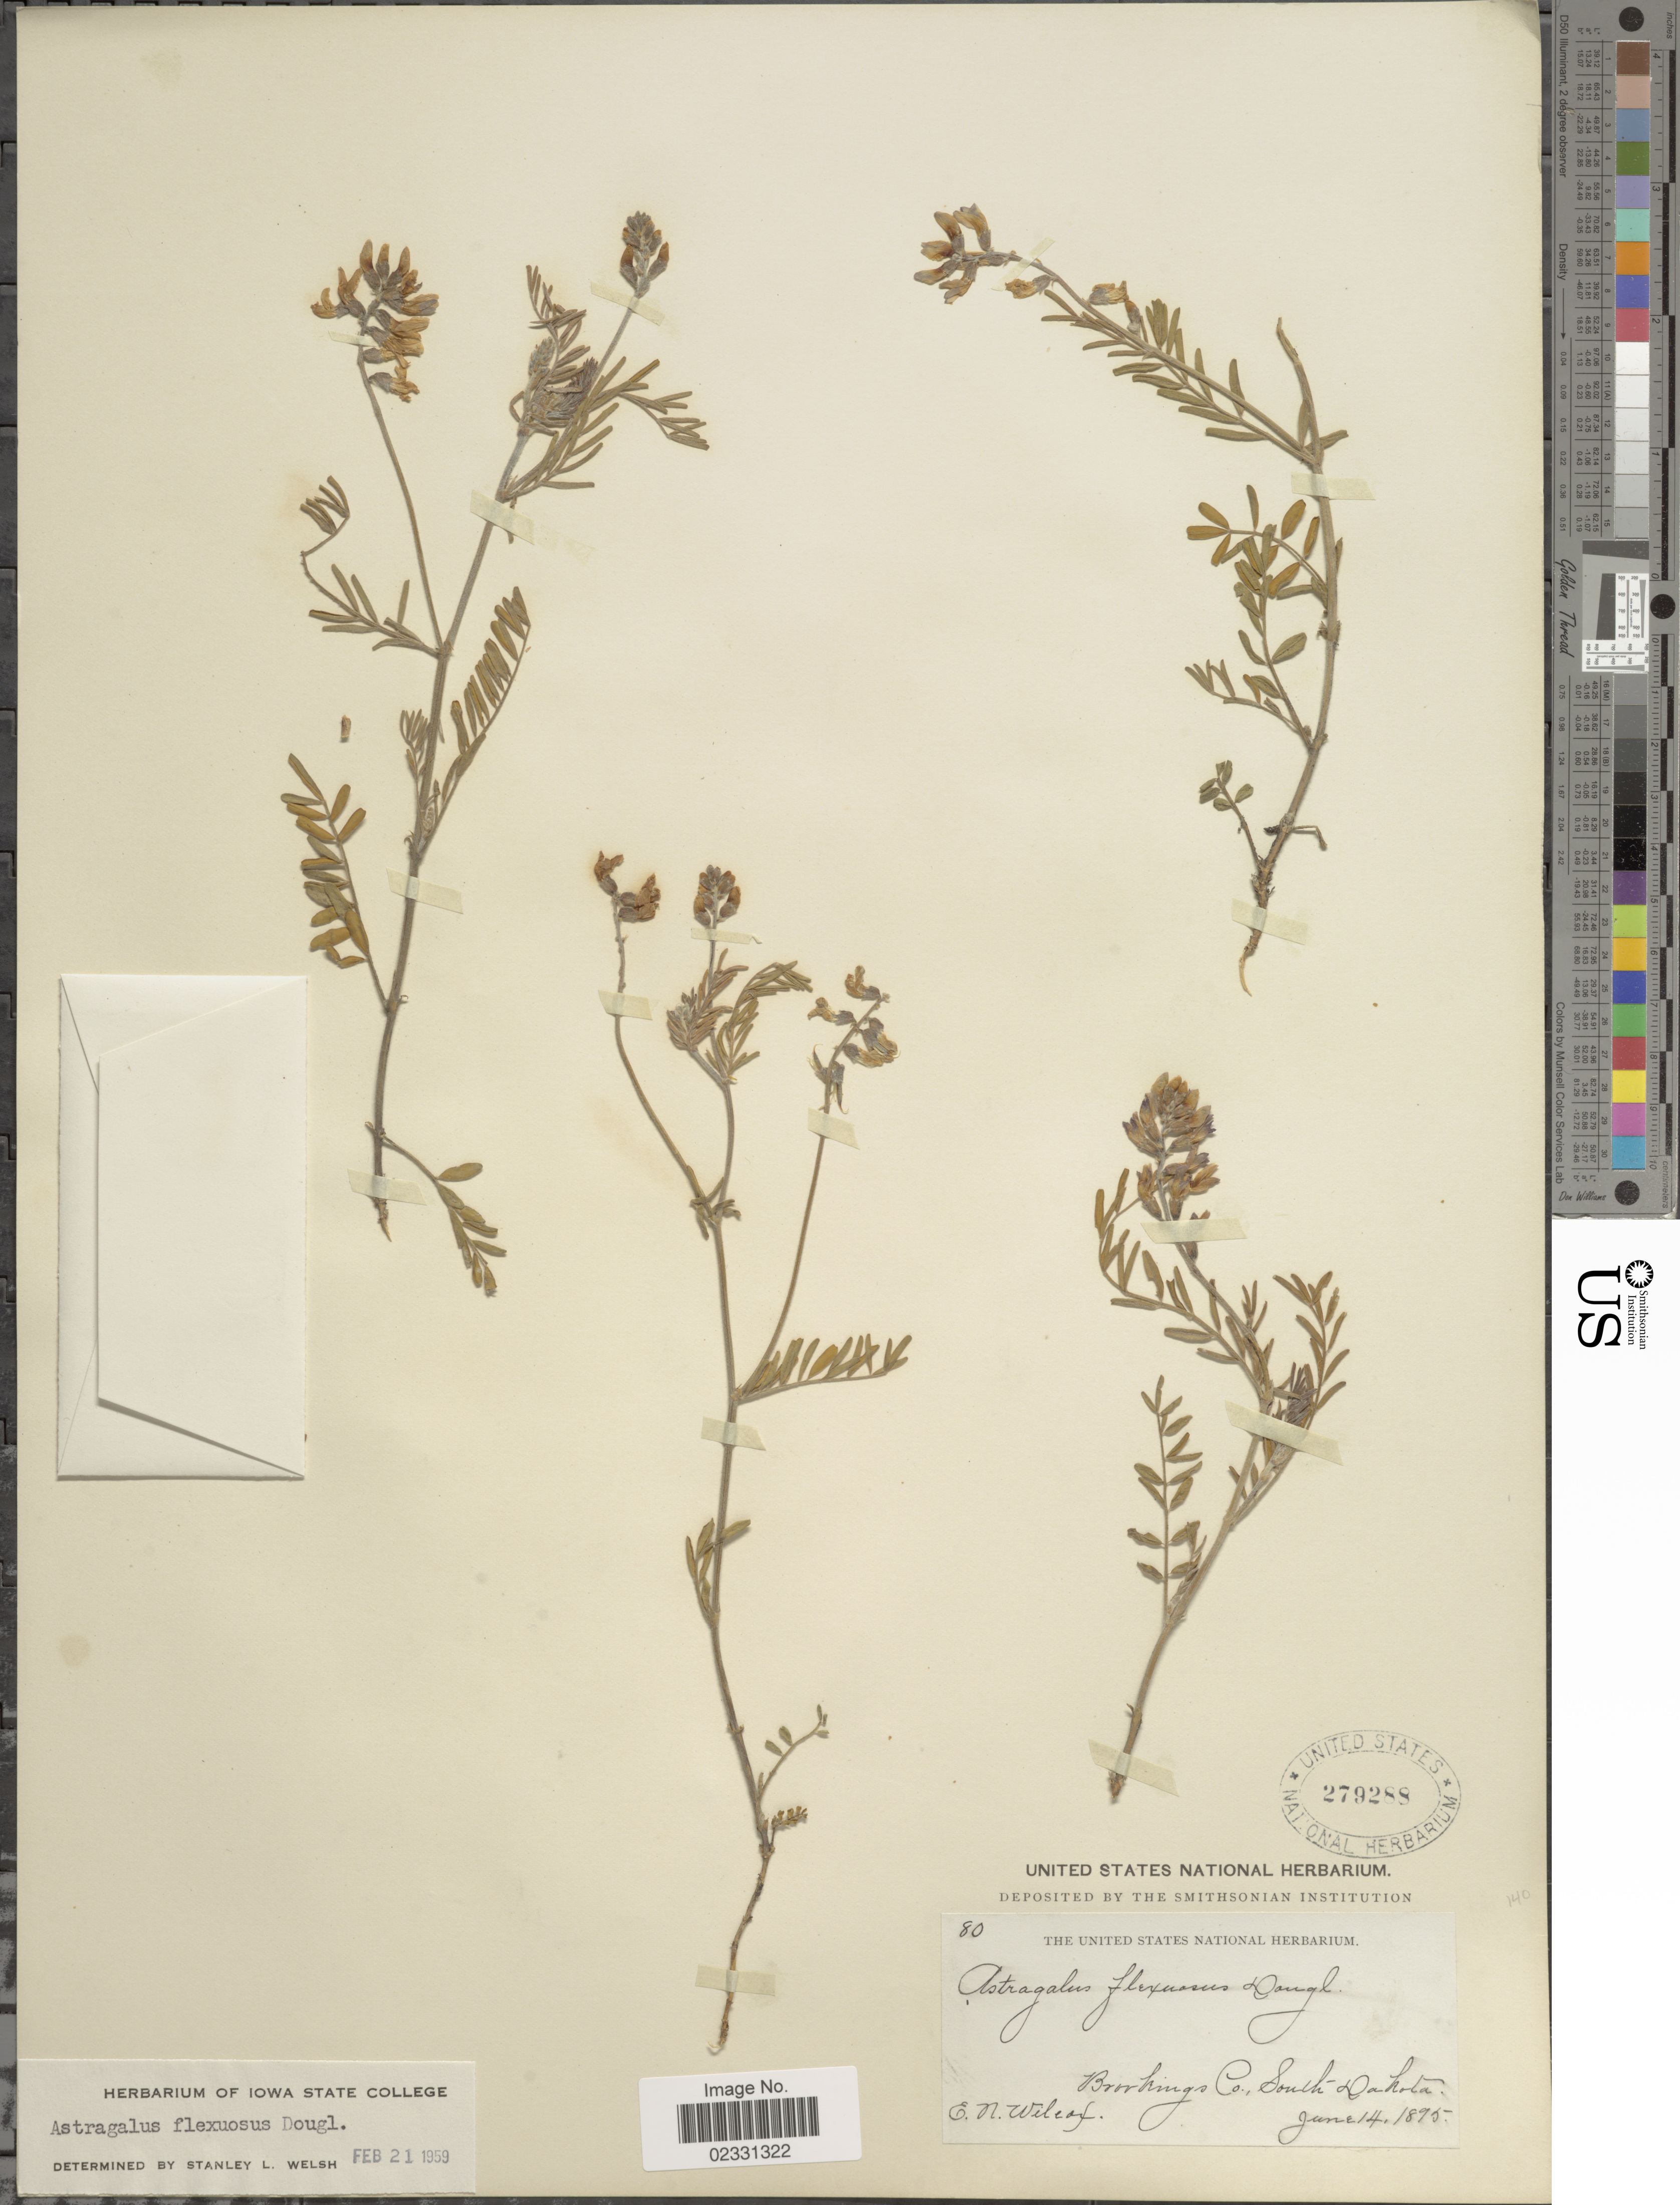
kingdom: Plantae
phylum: Tracheophyta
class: Magnoliopsida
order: Fabales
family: Fabaceae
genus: Astragalus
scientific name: Astragalus flexuosus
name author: (Hook.) Douglas ex G. Don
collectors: E. Wilcox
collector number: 80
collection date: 1895-06-14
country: United States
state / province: South Dakota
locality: Brookings Co.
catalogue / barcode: US 279288